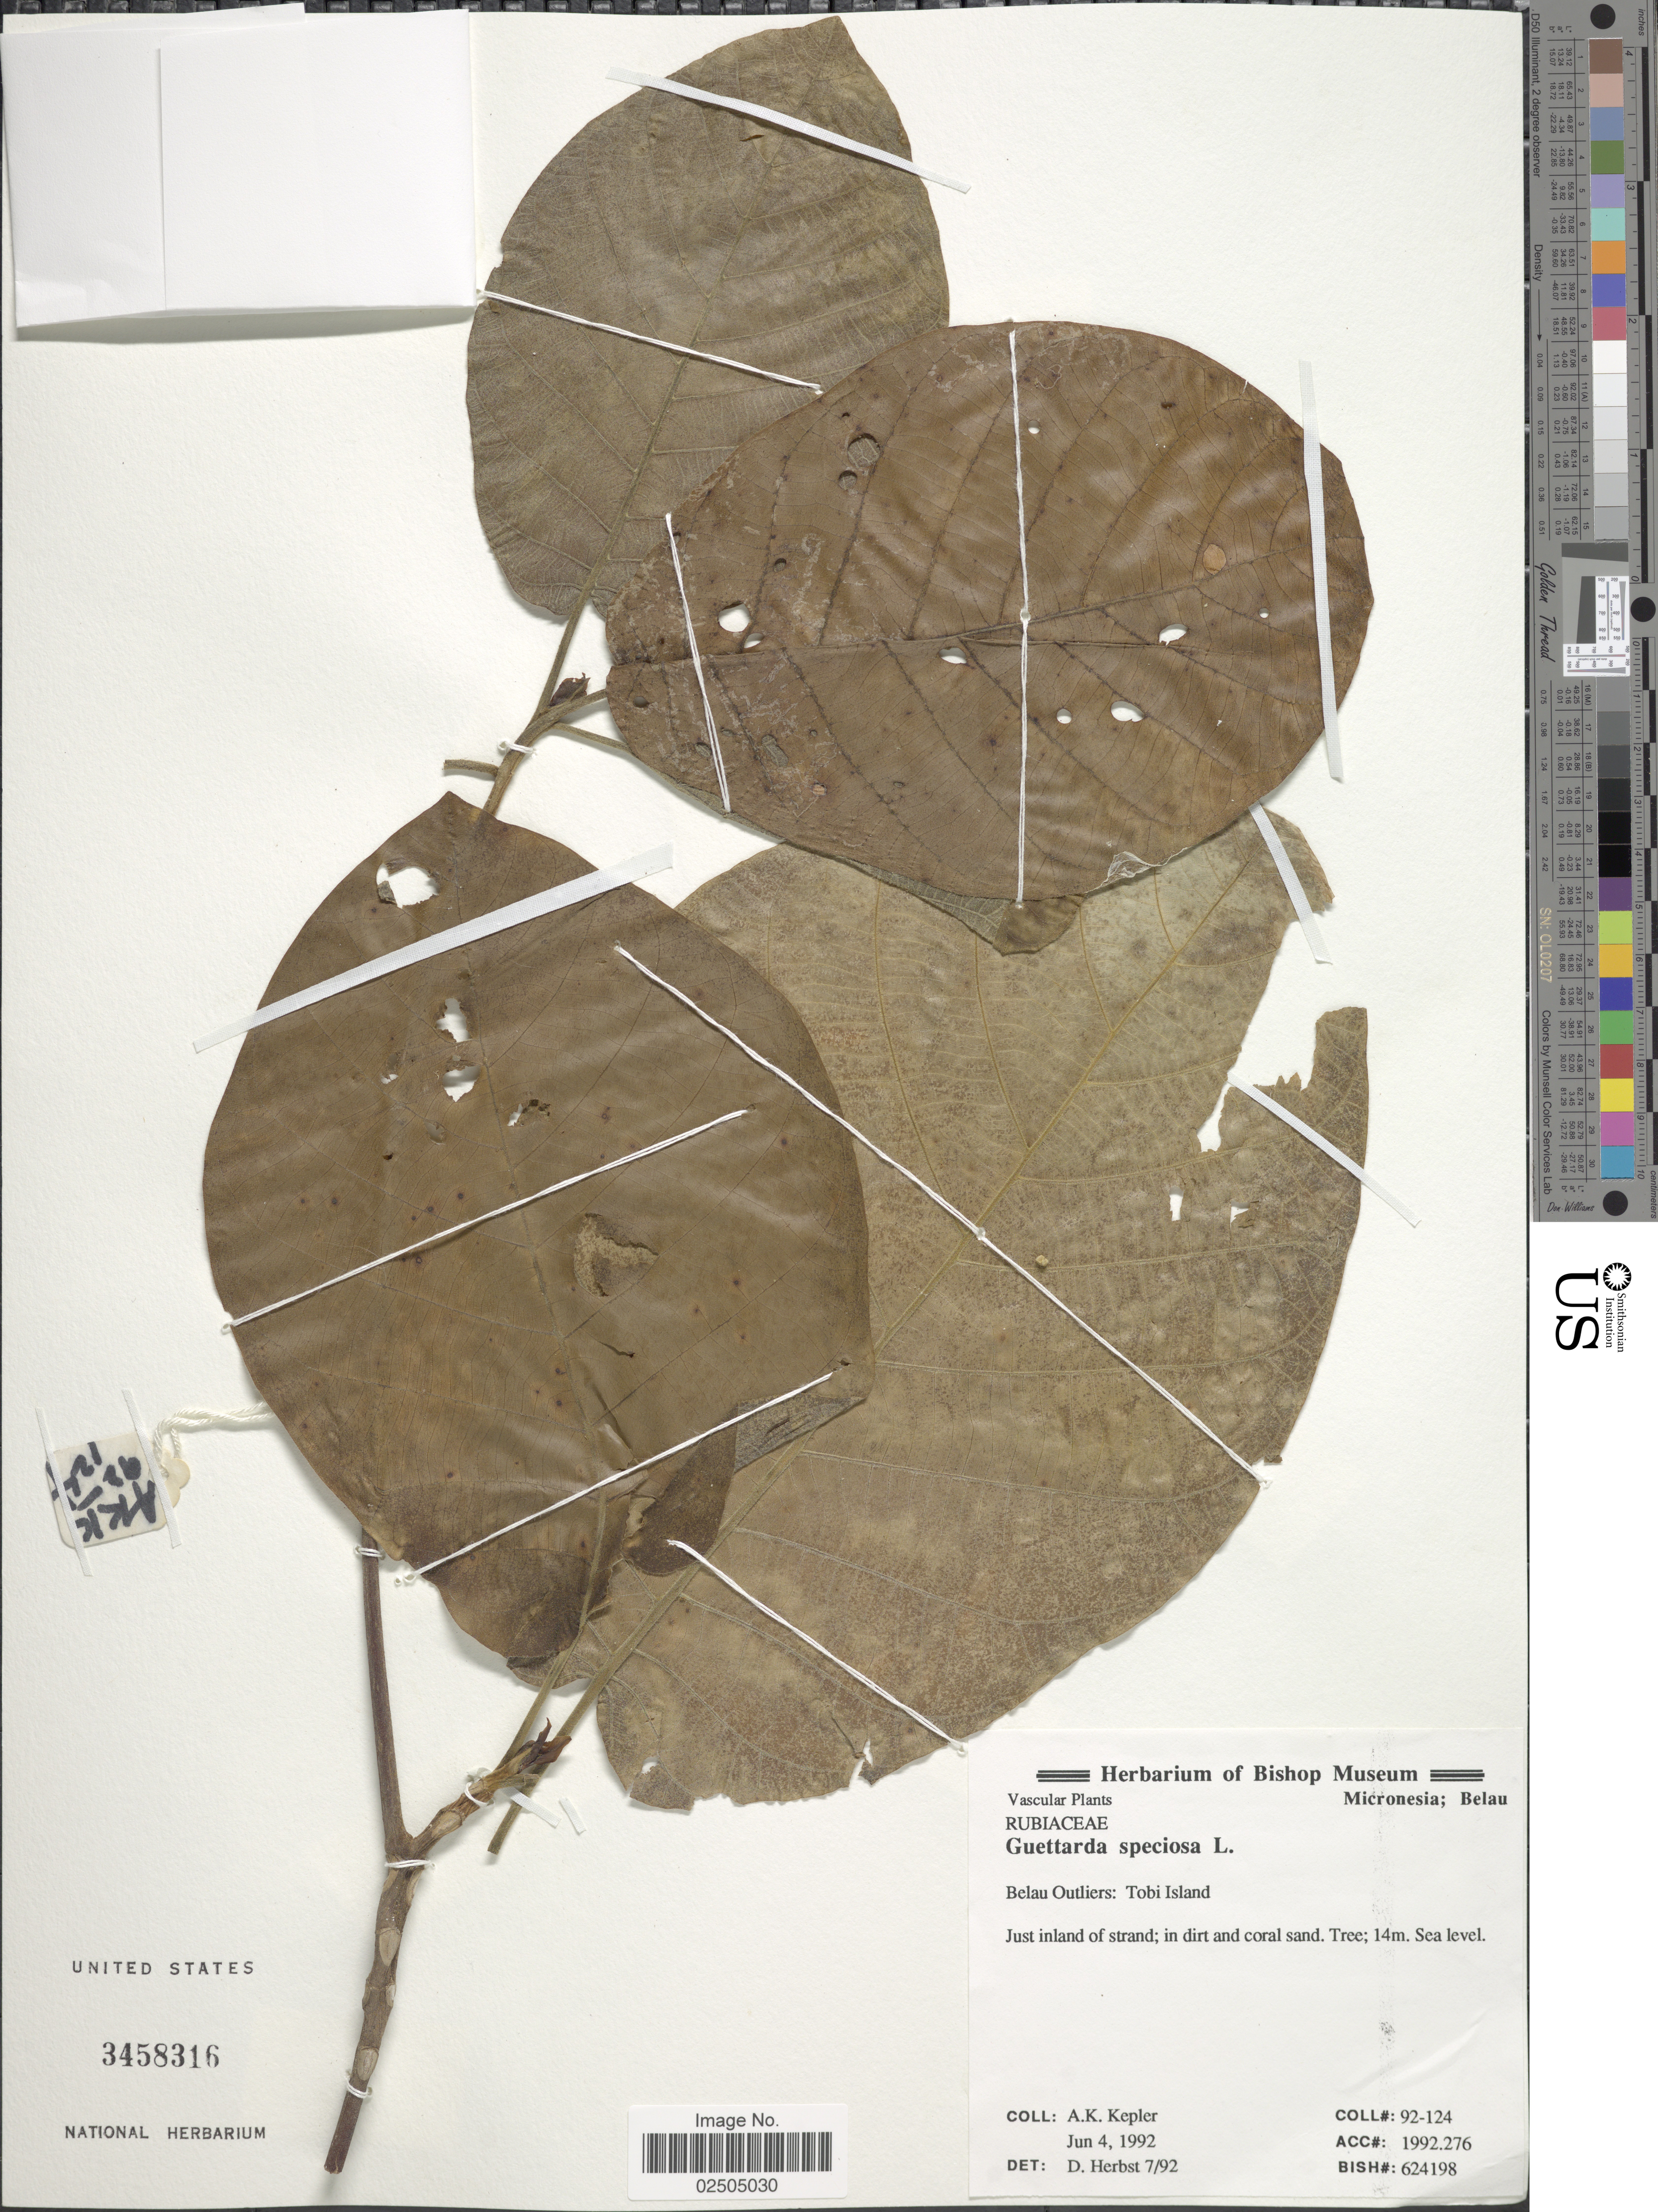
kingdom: Plantae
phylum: Tracheophyta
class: Magnoliopsida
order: Gentianales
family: Rubiaceae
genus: Guettarda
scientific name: Guettarda speciosa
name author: L.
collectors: A. K. Kepler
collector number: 92-124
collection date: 1992-06-04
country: Palau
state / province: Belau Outliers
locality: Belau Outliers: Tobi Island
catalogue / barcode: US 3458316